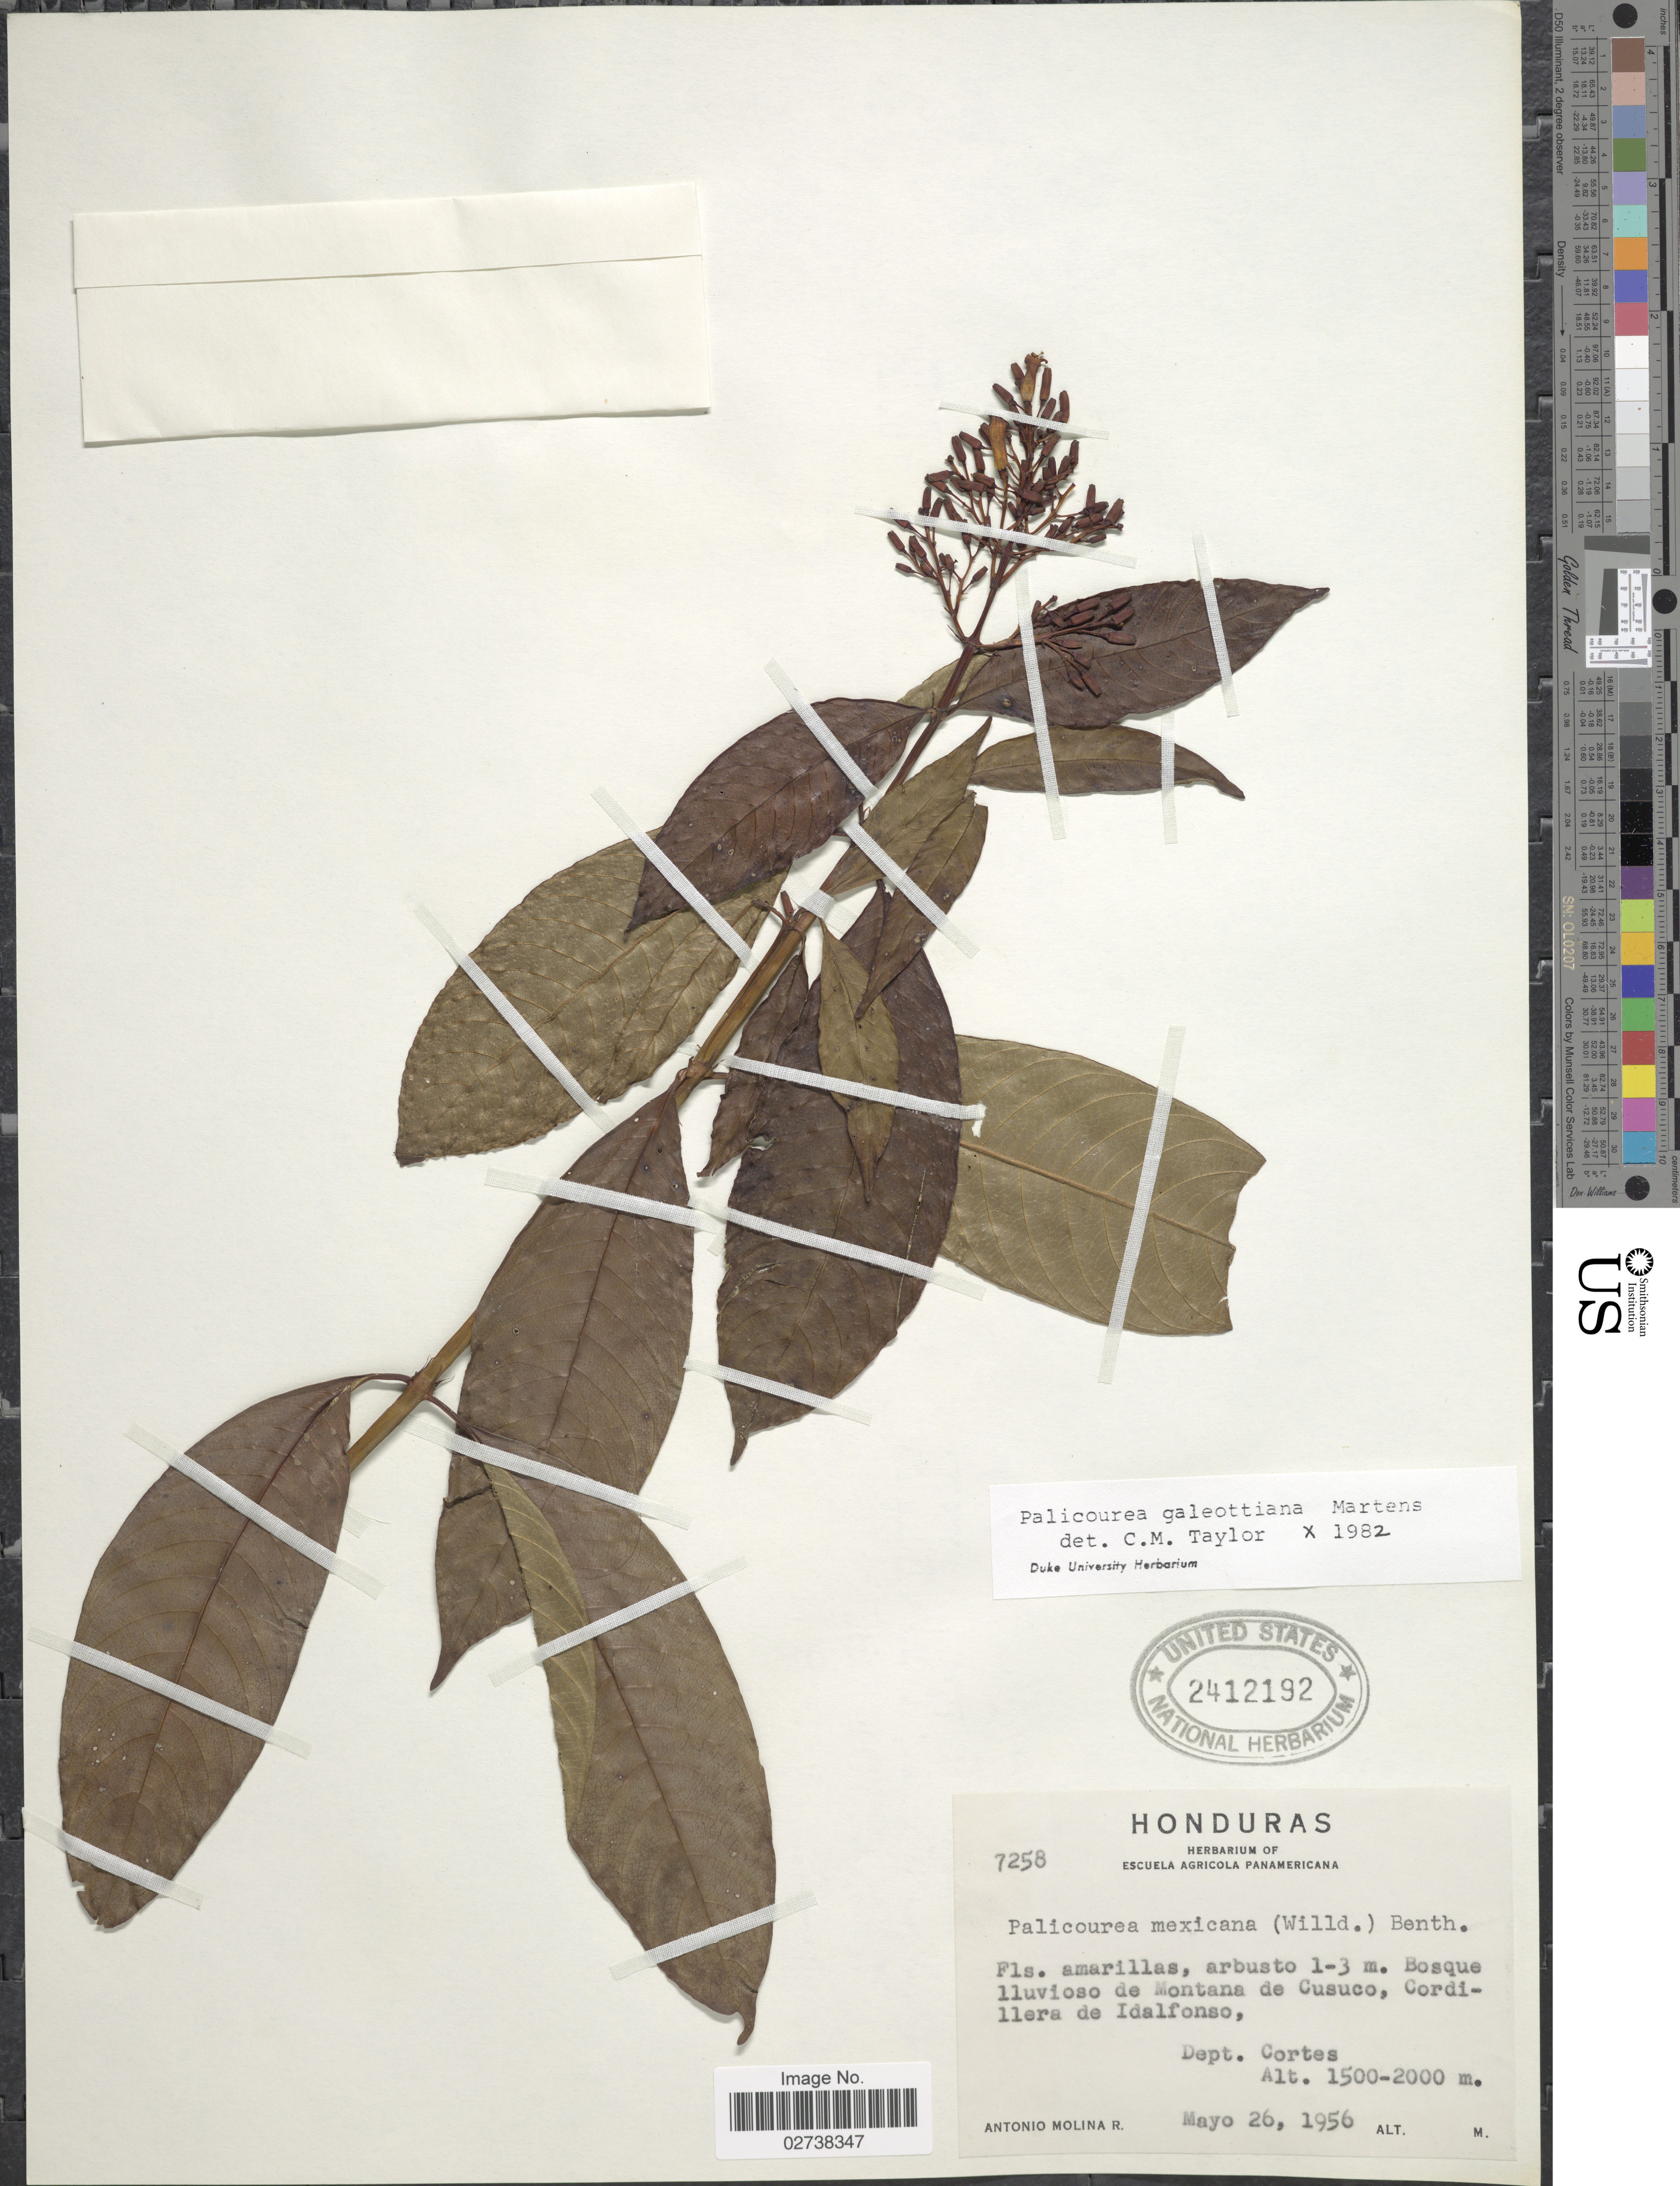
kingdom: Plantae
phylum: Tracheophyta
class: Magnoliopsida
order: Gentianales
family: Rubiaceae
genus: Palicourea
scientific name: Palicourea galeottiana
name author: M. Martens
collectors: A. Molina R.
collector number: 7258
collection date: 1956-05-26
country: Honduras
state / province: Cortés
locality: Bosque lluvioso de Montana de Cusuco, Cordillera de Idalfonso, Dept. Cortes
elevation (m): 1500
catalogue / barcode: US 2412192